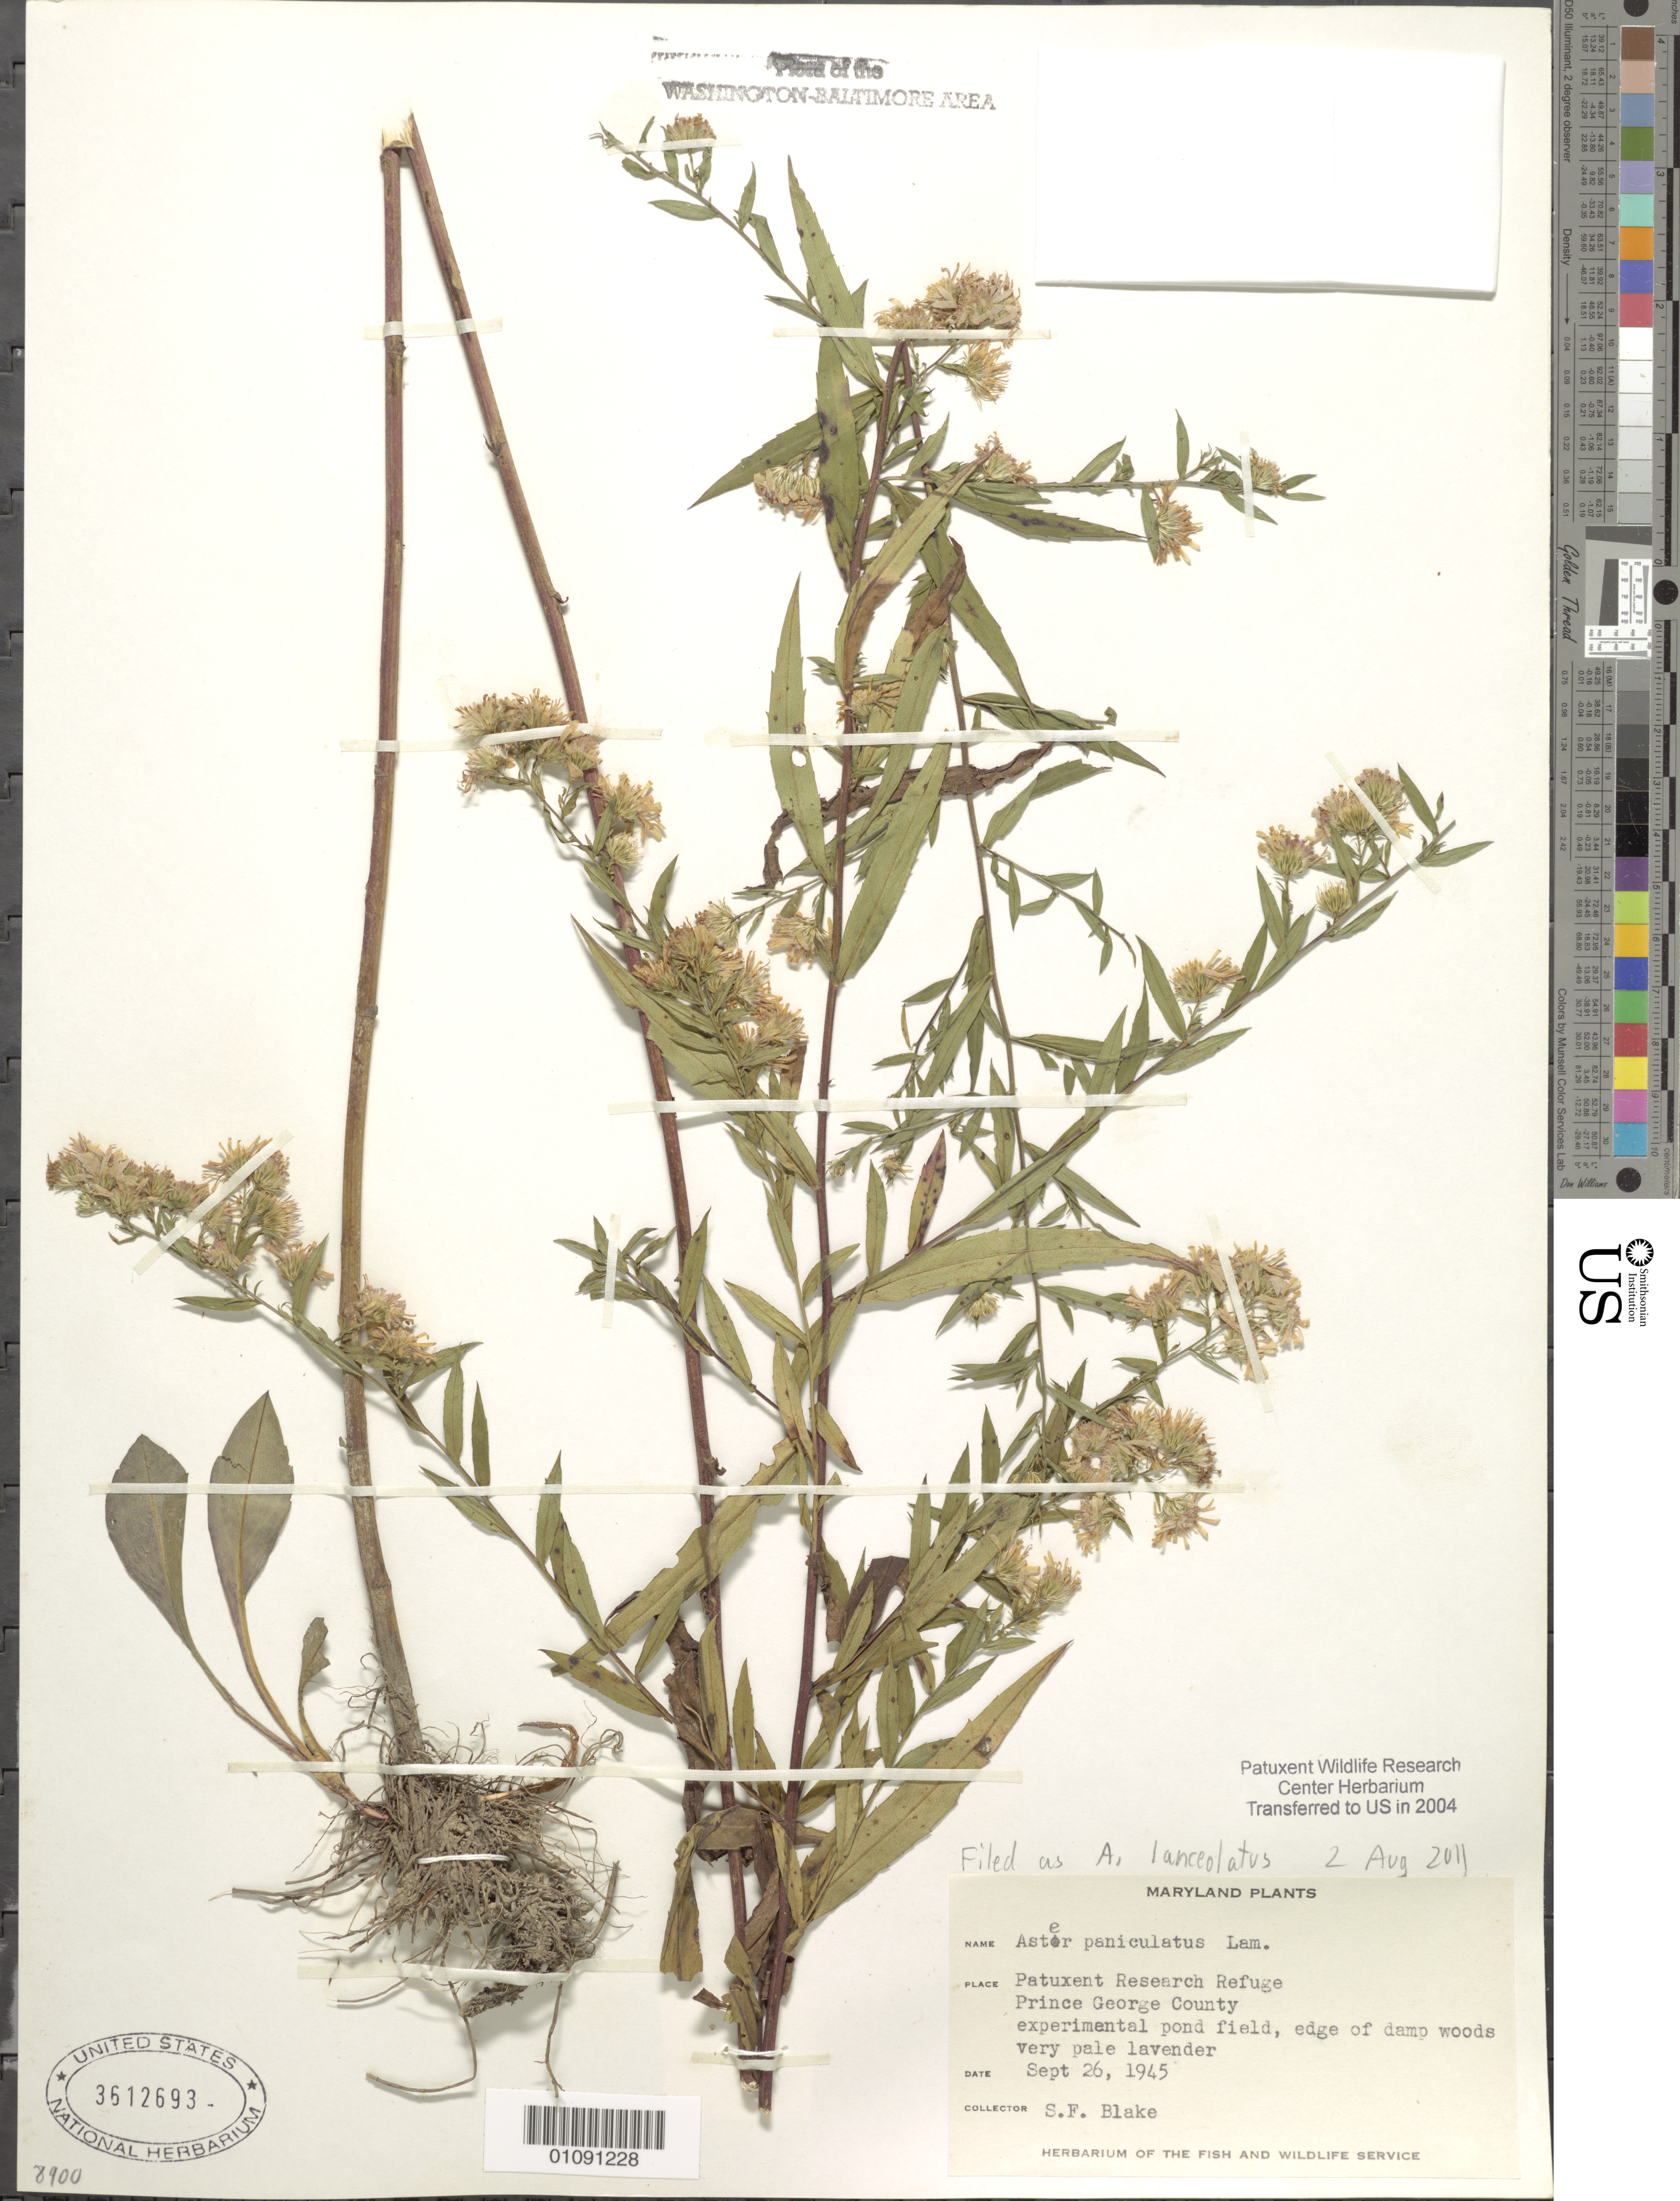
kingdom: Plantae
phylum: Tracheophyta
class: Magnoliopsida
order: Asterales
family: Asteraceae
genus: Symphyotrichum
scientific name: Symphyotrichum lanceolatum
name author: (Willd.) G.L. Nesom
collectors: S. Blake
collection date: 1945-09-26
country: United States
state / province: Maryland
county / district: Prince George's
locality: Patuxent Wildlife Refuge.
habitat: Experimental pond field, edge of damp woods.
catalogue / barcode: US 3612693